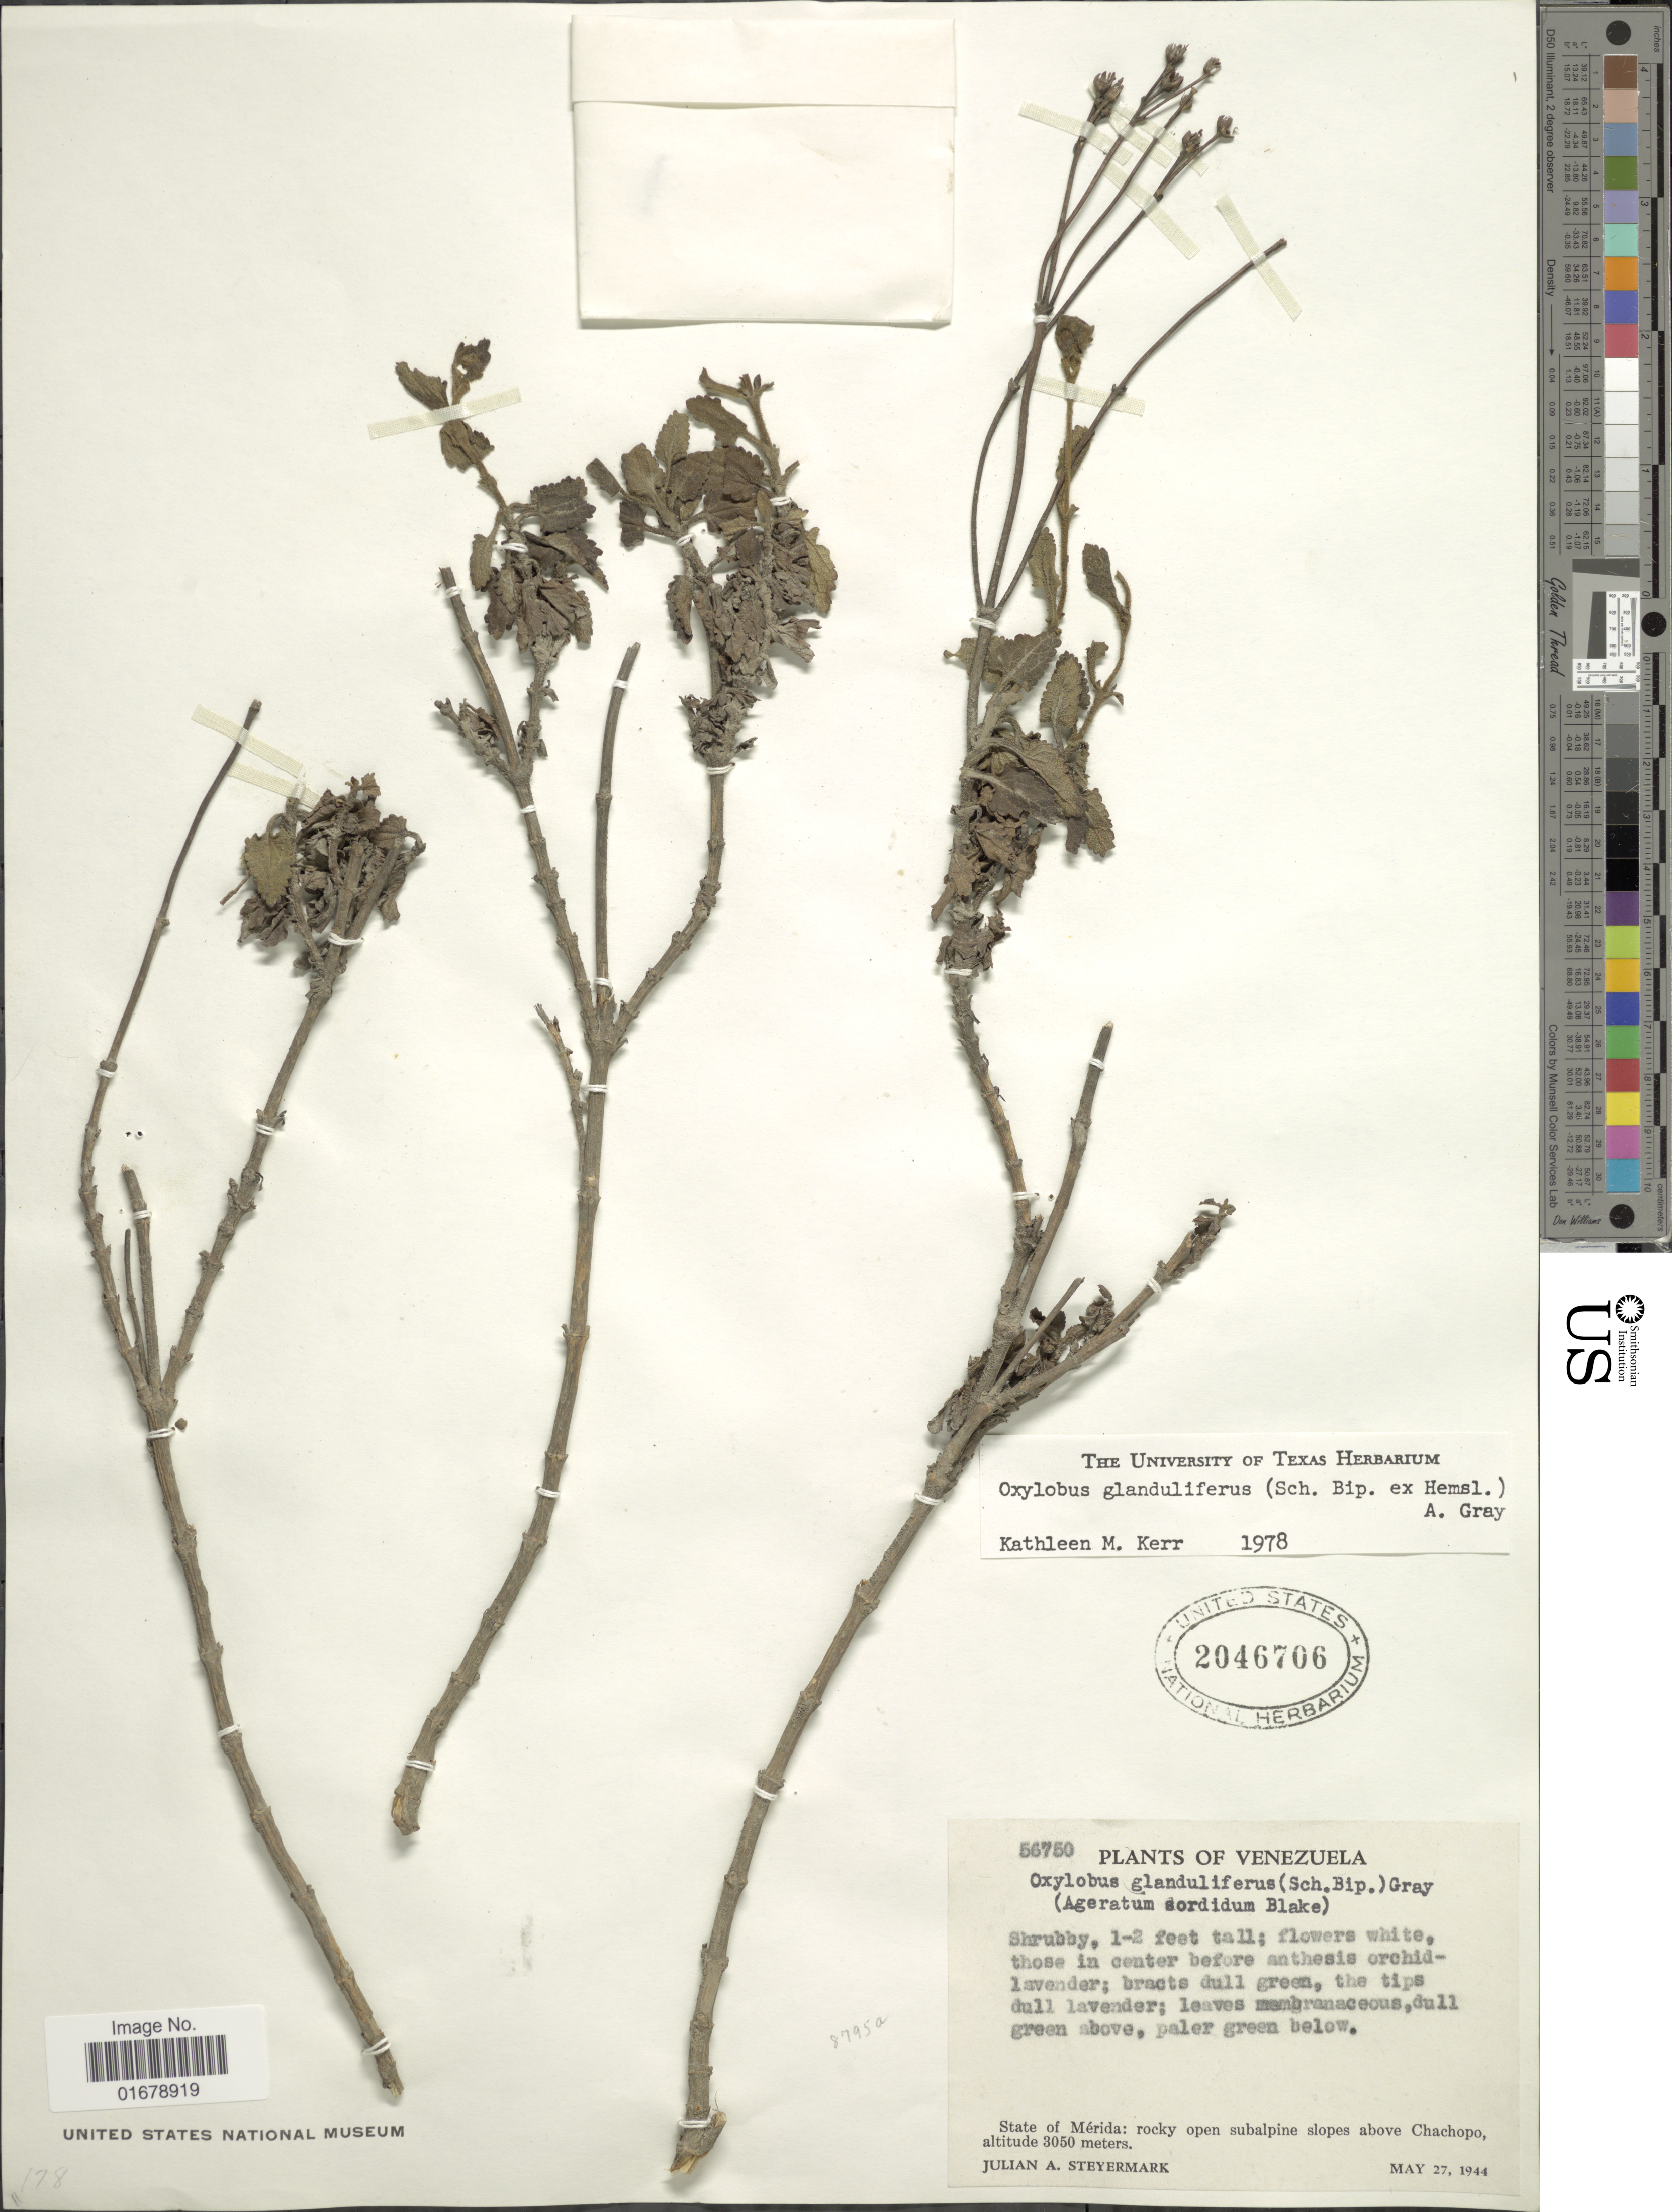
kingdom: Plantae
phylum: Tracheophyta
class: Magnoliopsida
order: Asterales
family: Asteraceae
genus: Oxylobus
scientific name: Oxylobus glanduliferus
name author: (Sch. Bip.) A. Gray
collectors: J. Steyermark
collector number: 56750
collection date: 1944-05-27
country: Venezuela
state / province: Mérida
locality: Venezuela. State of Merida: rocky open subalpine slopes above Chachopo,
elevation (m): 3050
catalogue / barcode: US 2046706